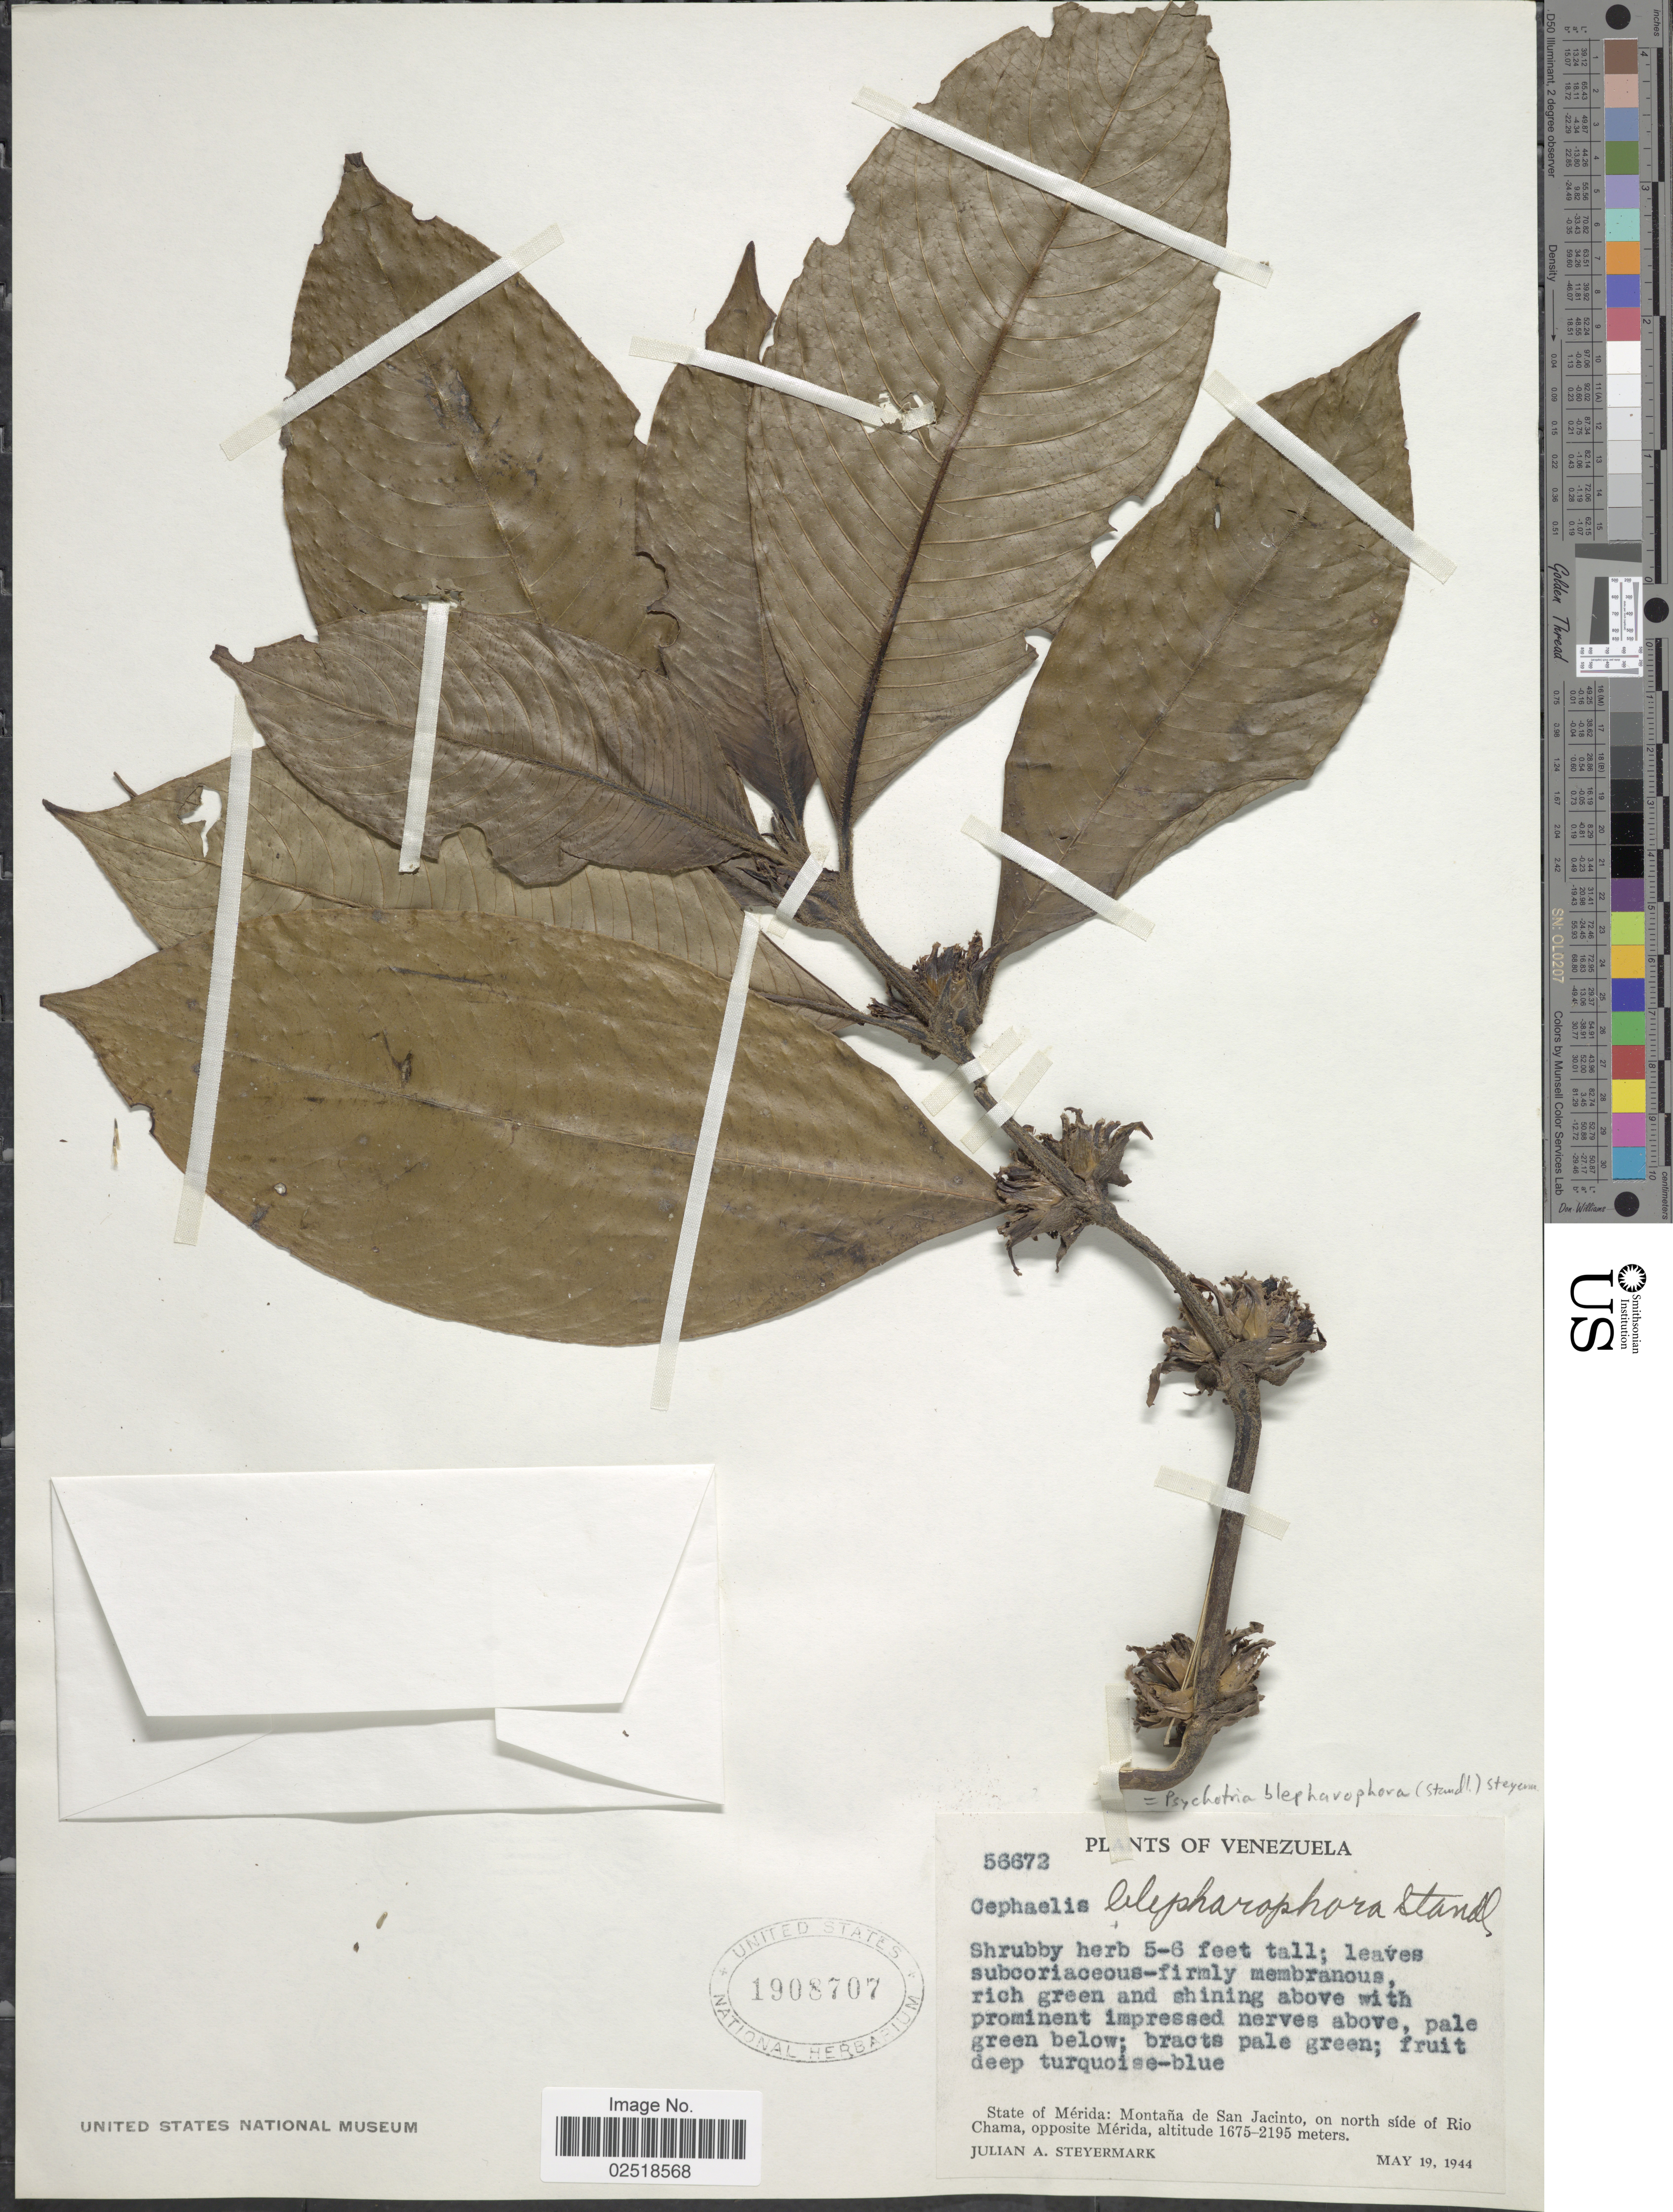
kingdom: Plantae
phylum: Tracheophyta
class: Magnoliopsida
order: Gentianales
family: Rubiaceae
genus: Psychotria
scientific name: Psychotria blepharophylla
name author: (Standl.) Steyerm.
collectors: J. Steyermark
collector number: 56672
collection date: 1944-05-19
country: Venezuela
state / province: Mérida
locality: Montaña de San Jacinto, on north síde of Rio Chama, opposite Mérida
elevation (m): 1675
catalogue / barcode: US 1908707